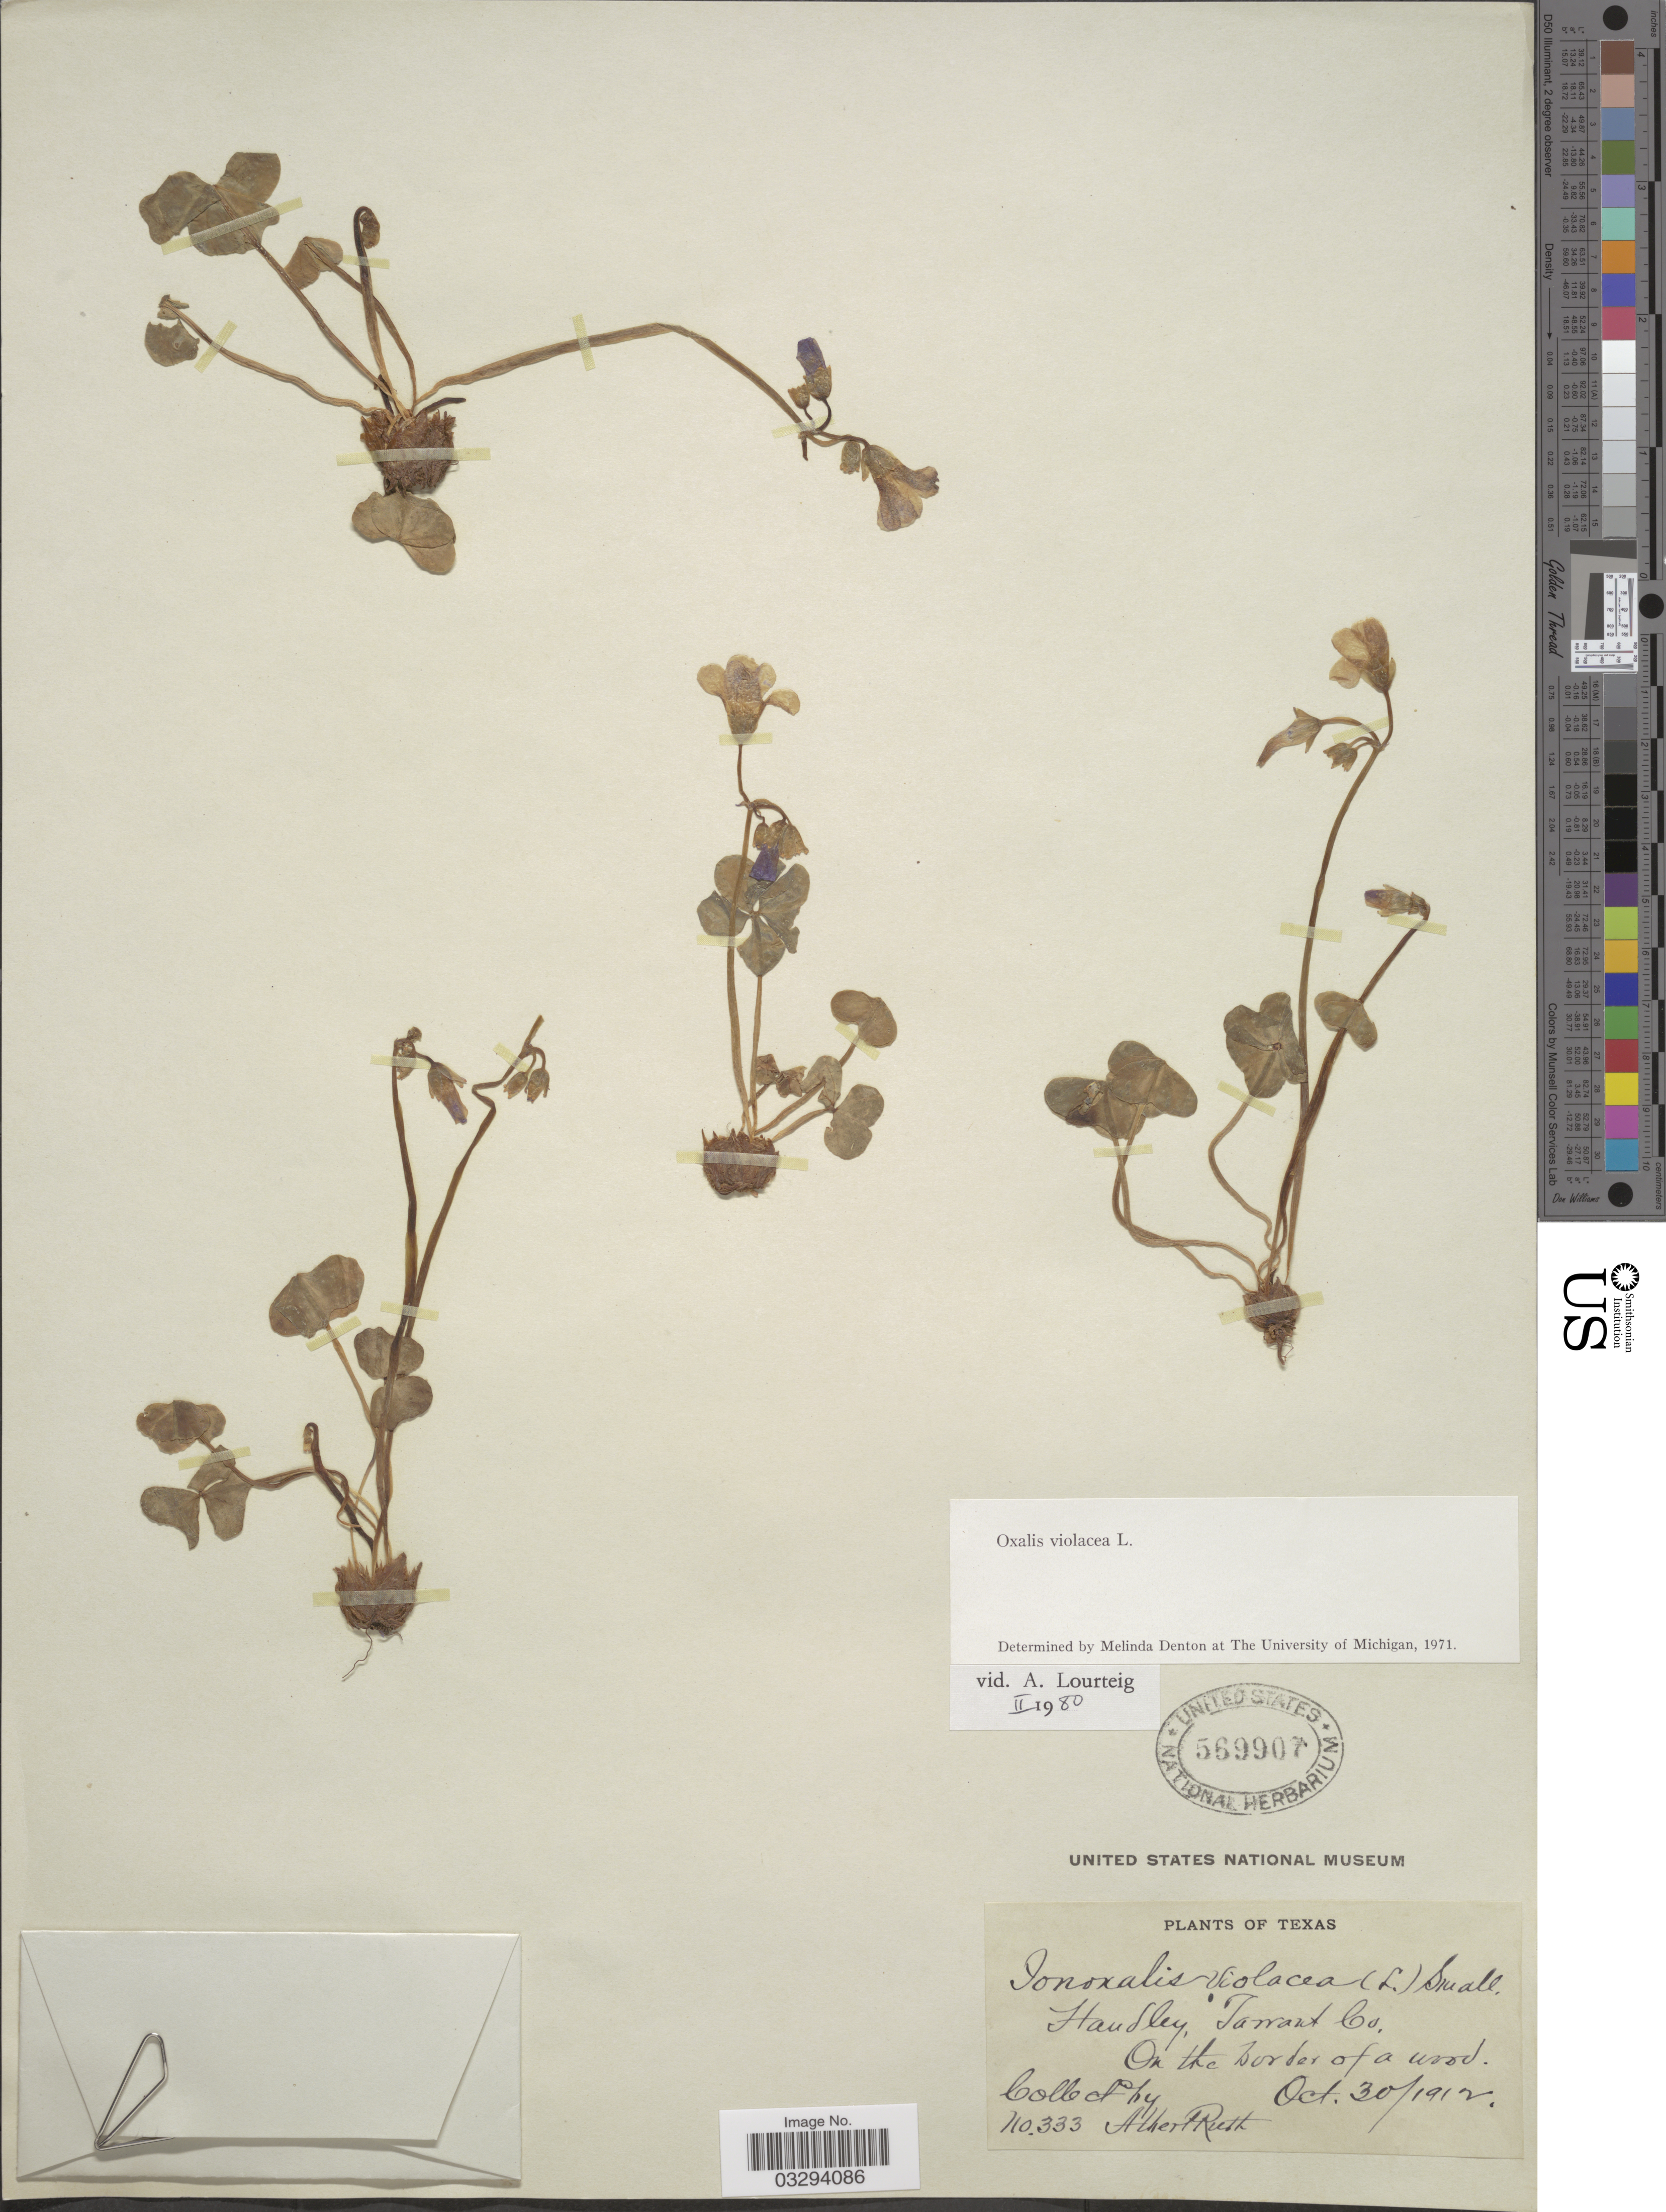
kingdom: Plantae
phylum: Tracheophyta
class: Magnoliopsida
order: Oxalidales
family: Oxalidaceae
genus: Oxalis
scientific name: Oxalis violacea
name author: L.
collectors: A. Ruth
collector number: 333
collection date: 1912-10-30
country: United States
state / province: Texas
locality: Standley, Tarrant Co.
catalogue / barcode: US 569907